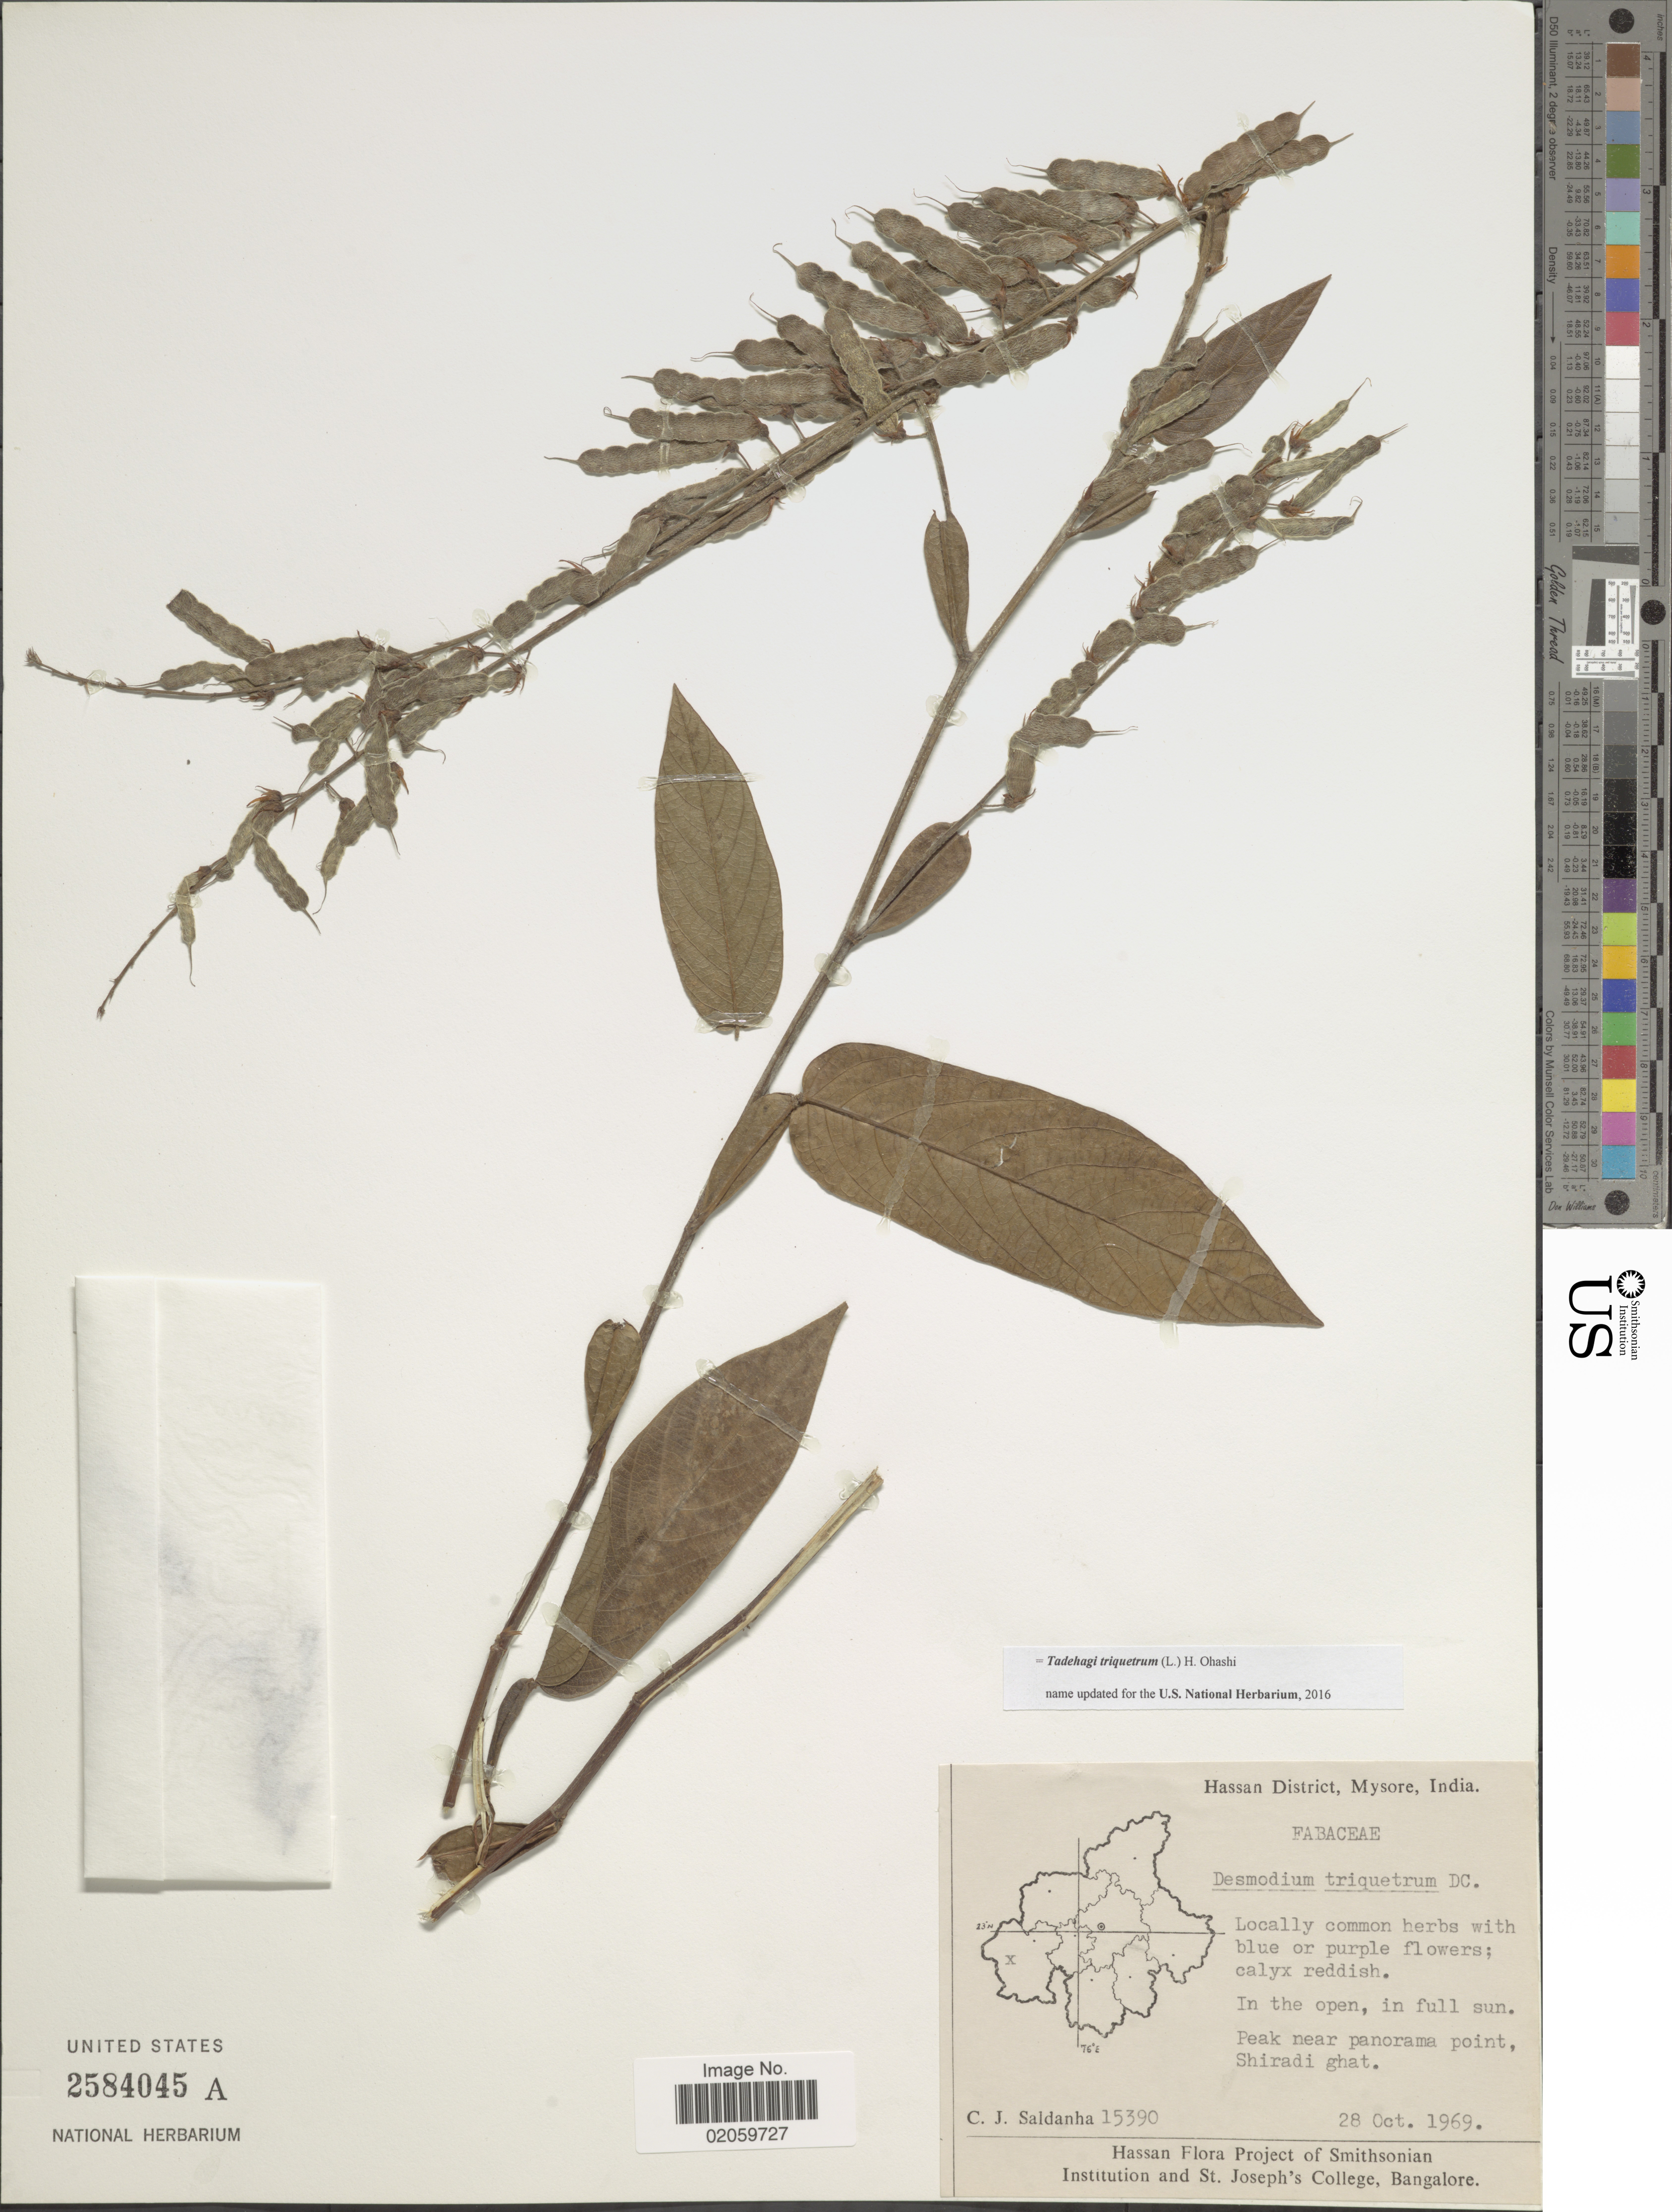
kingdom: Plantae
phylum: Tracheophyta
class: Magnoliopsida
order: Fabales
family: Fabaceae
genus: Tadehagi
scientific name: Tadehagi triquetrum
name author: (L.) H. Ohashi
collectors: C. J. Saldanha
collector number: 15390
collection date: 1969-10-28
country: India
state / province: Karnataka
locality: Hassan District, Mysore, Peak near panorama point, Shiradi ghat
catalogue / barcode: US 2584045A